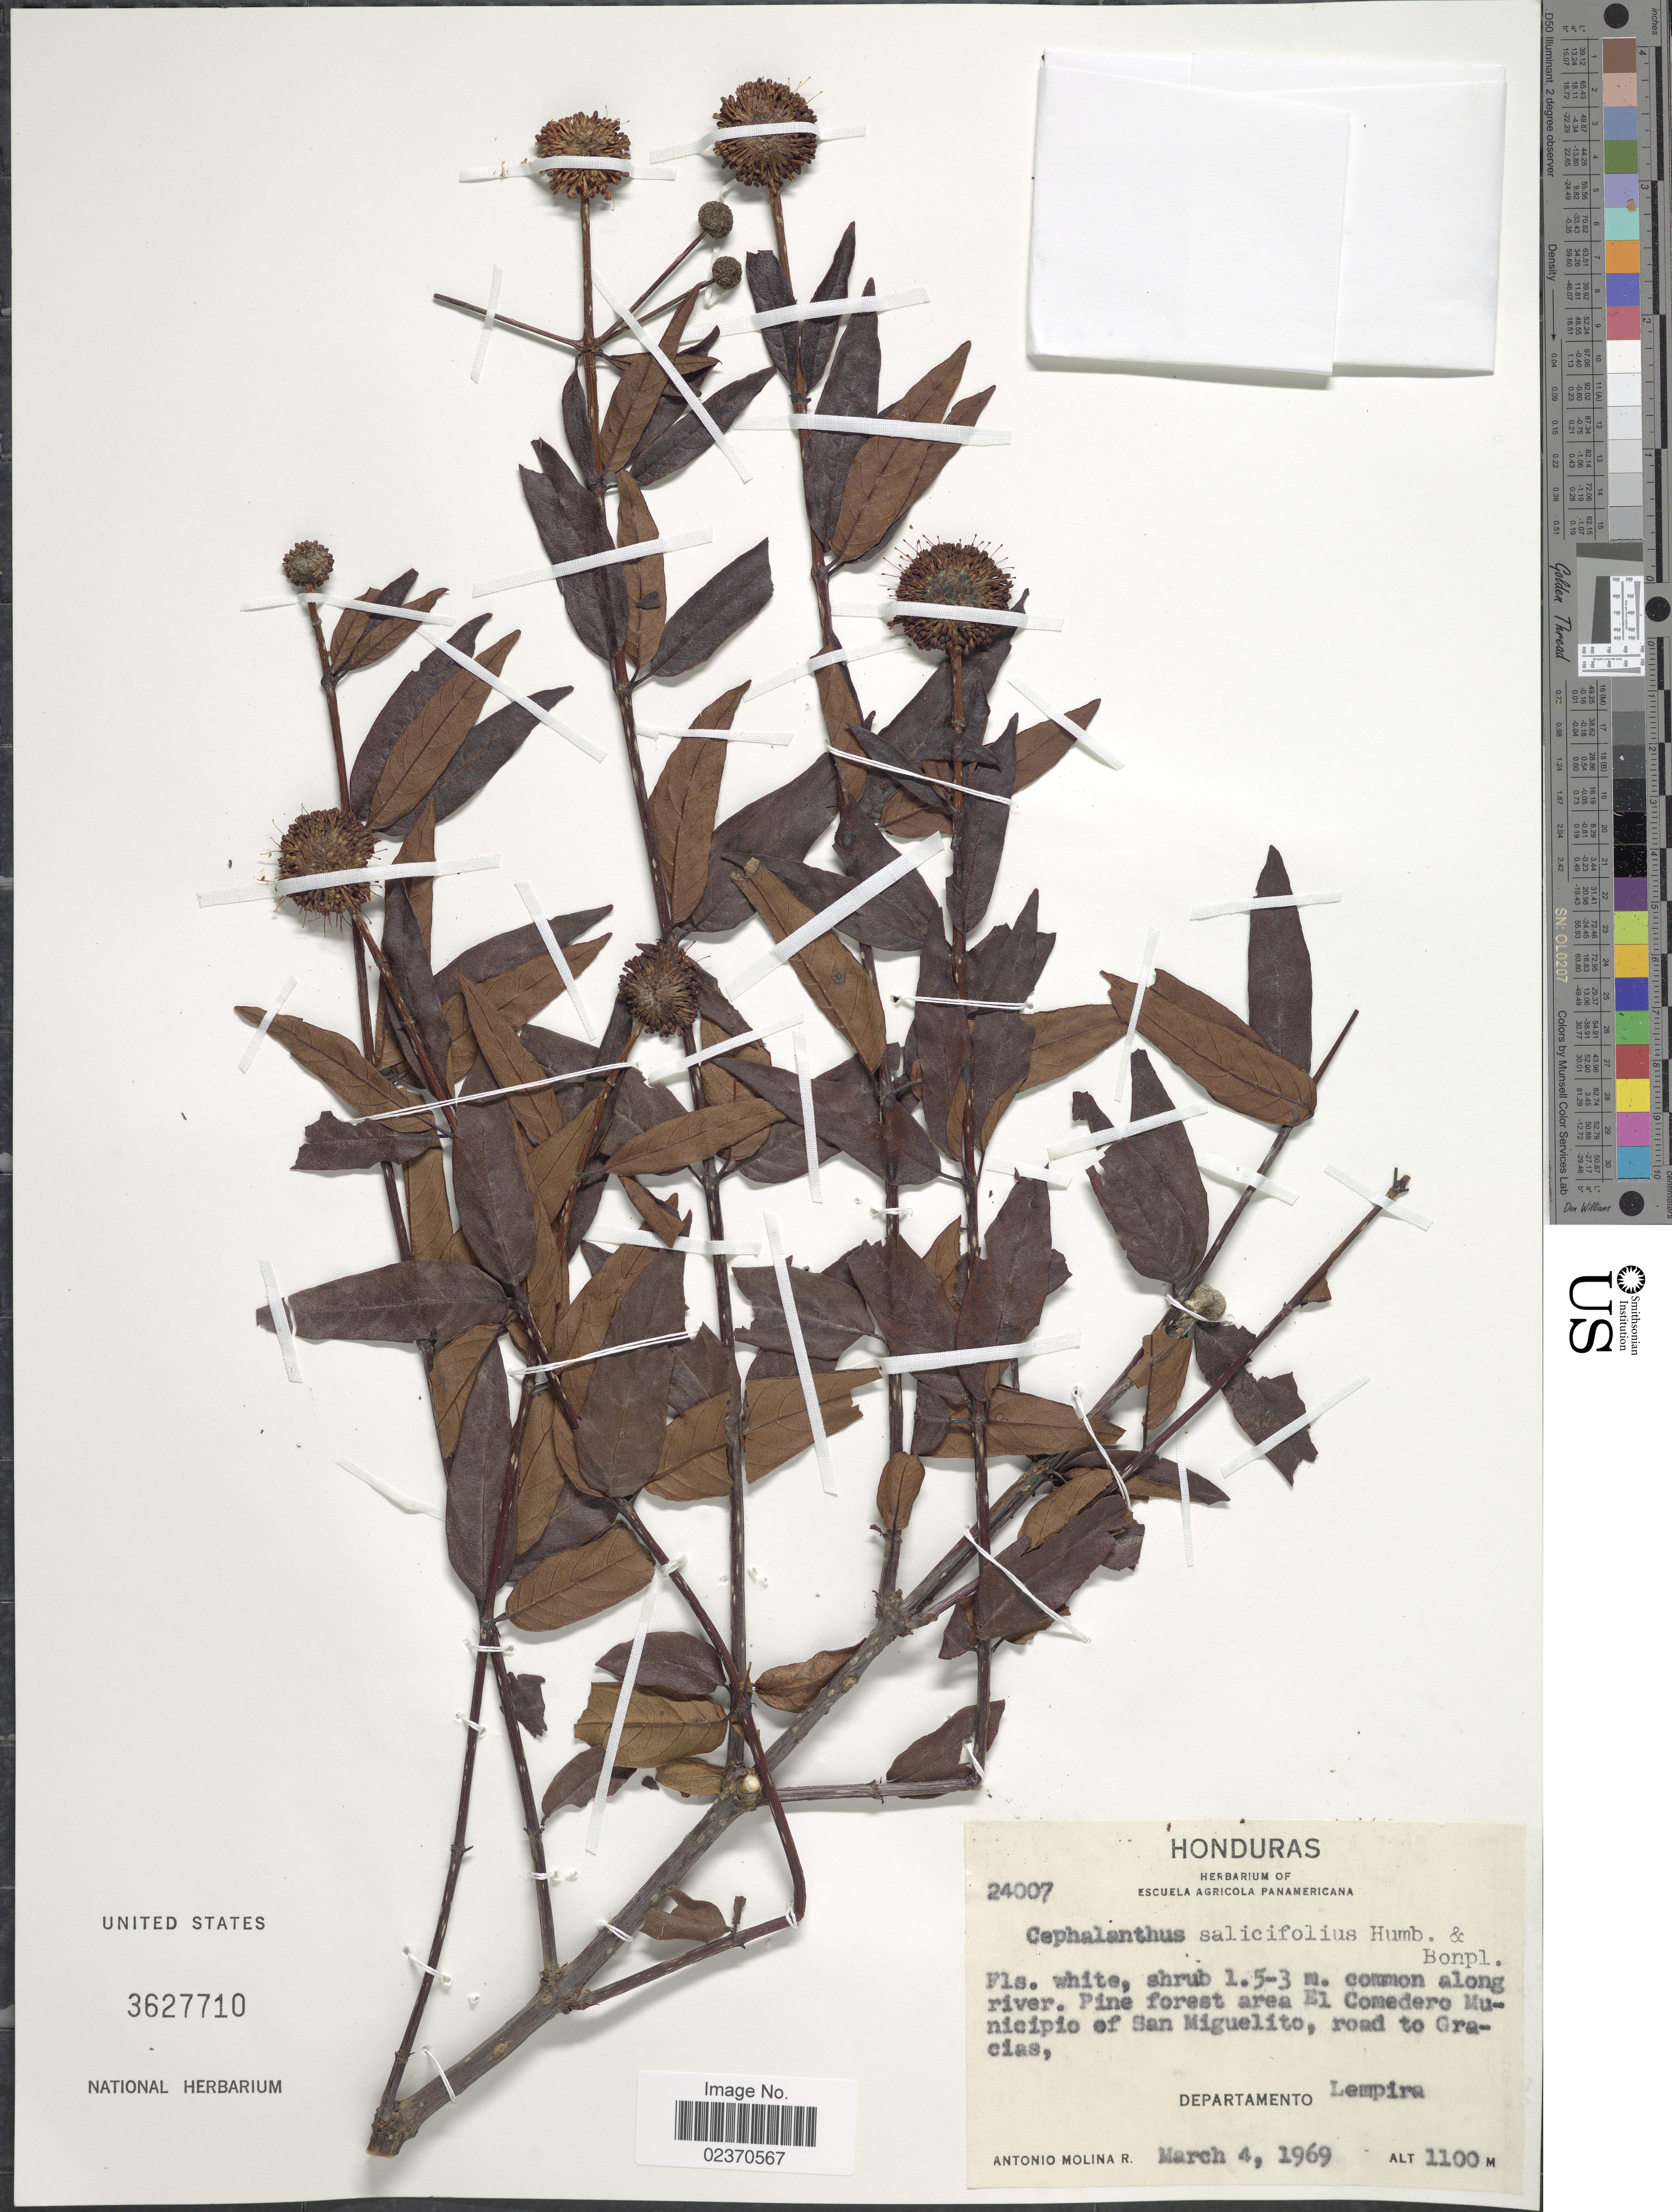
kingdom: Plantae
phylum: Tracheophyta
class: Magnoliopsida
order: Gentianales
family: Rubiaceae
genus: Cephalanthus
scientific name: Cephalanthus salicifolius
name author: Bonpl.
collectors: A. Molina R.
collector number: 24007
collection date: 1969-03-04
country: Honduras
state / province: Lempira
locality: Common along river, Pine forest area El Comedero Municipio of San Miguelito, road to Gracias, Departamento Lempira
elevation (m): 1100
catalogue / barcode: US 3627710